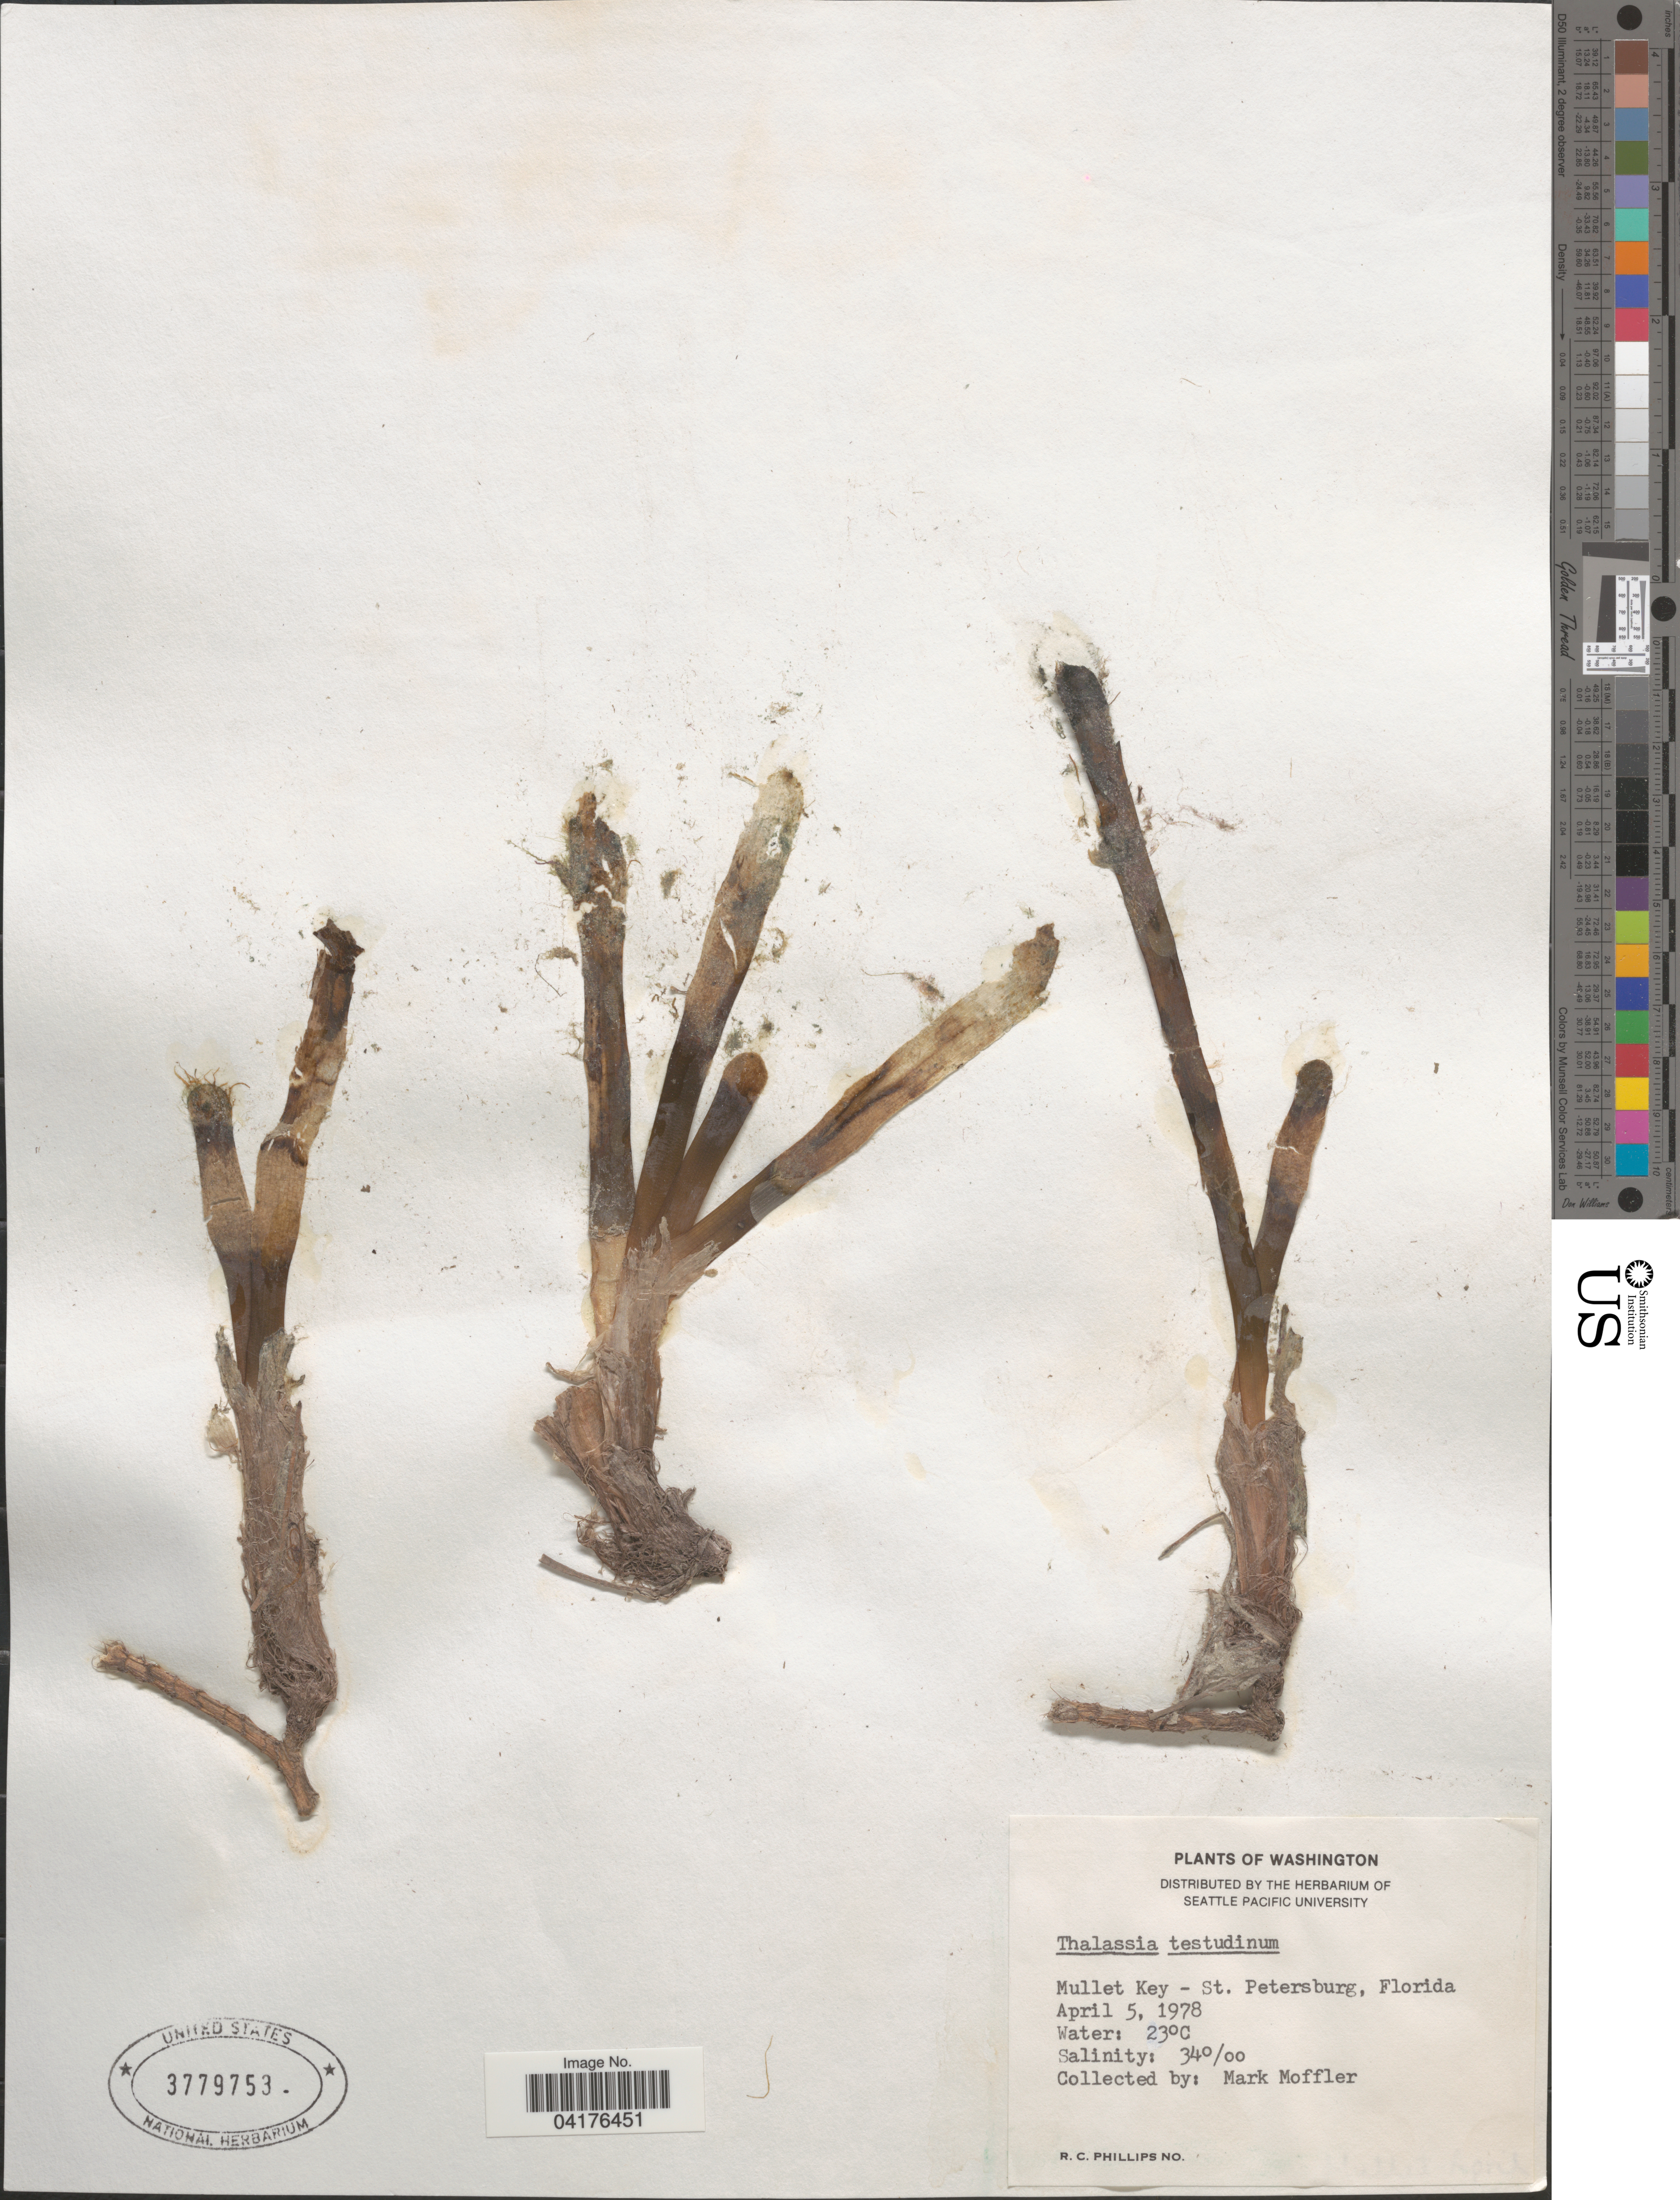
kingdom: Plantae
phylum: Tracheophyta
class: Liliopsida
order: Alismatales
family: Hydrocharitaceae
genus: Thalassia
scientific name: Thalassia testudinum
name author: Banks & Sol. ex K.D. Koenig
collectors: M. Moffler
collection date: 1978-04-05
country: United States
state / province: Florida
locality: Mullet Key -- St. Petersburg.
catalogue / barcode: US 3779753